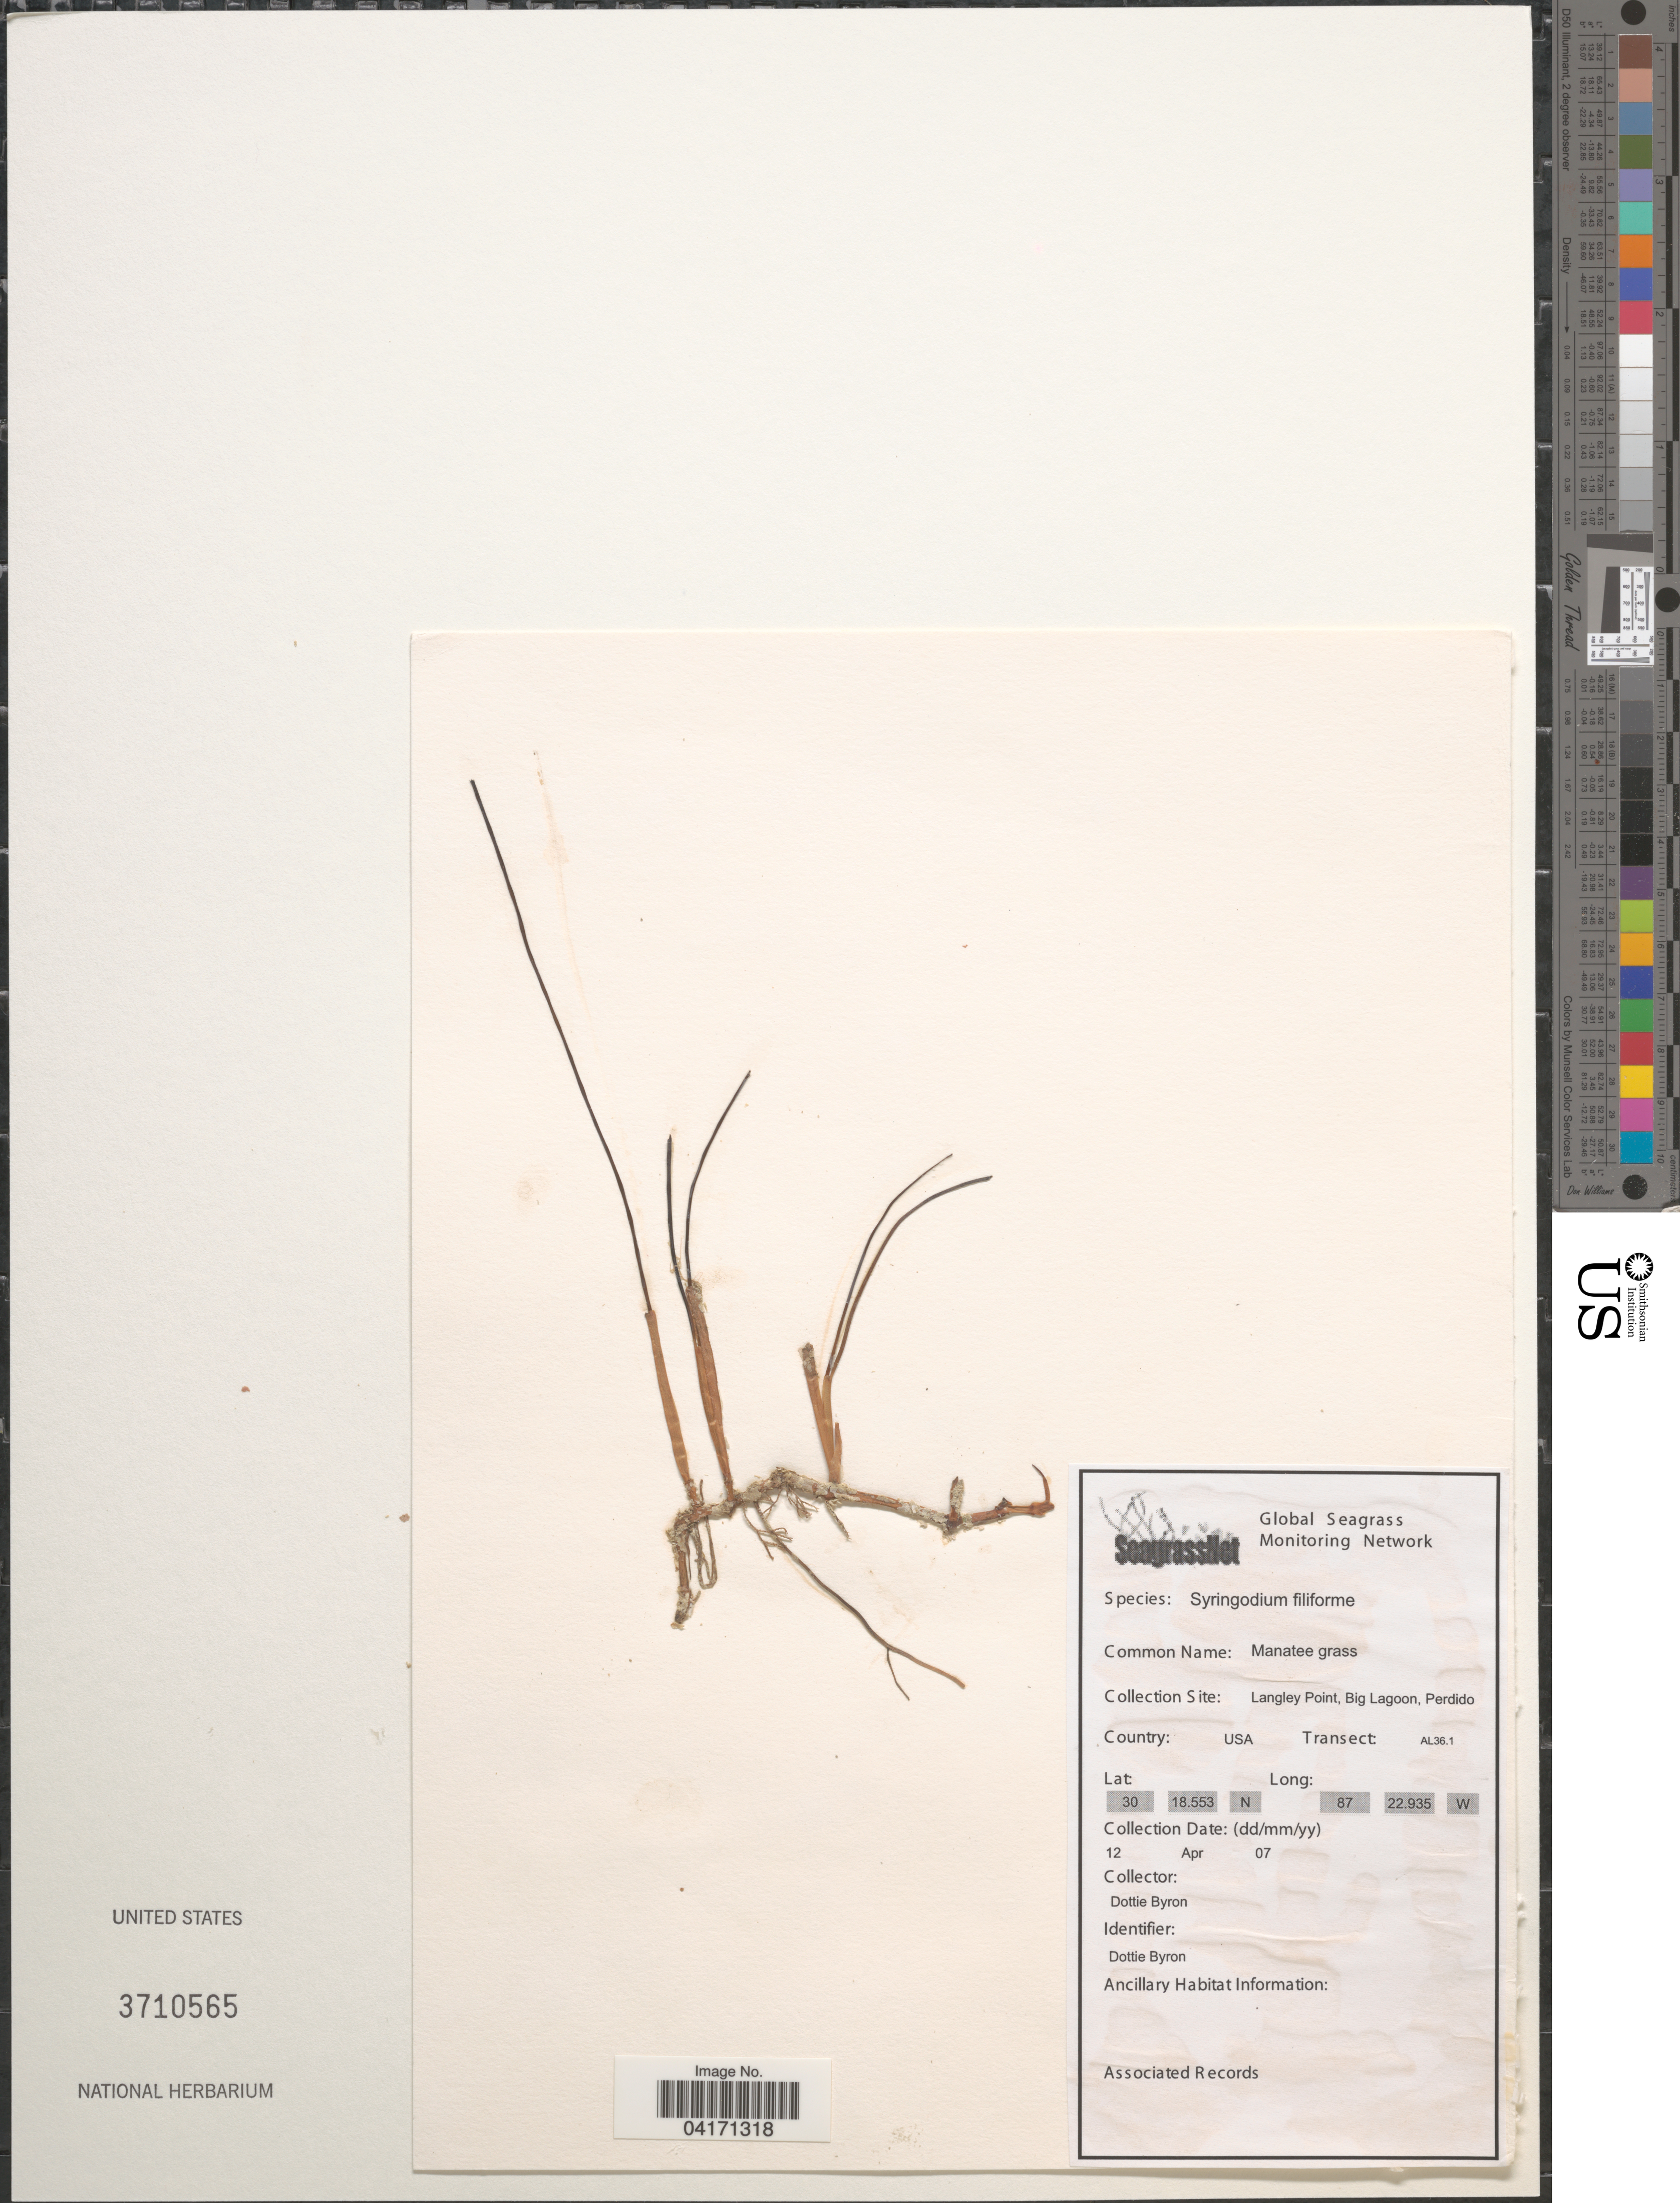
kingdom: Plantae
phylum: Tracheophyta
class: Liliopsida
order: Alismatales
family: Cymodoceaceae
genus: Syringodium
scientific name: Syringodium filiforme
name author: Kütz.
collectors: D. Byron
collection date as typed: Transcribed d/m/y: 12/4/7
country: United States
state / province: Alabama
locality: Langley Point, Big Lagoon, Perdido. Transect: AL36.1.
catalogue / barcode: US 3710565